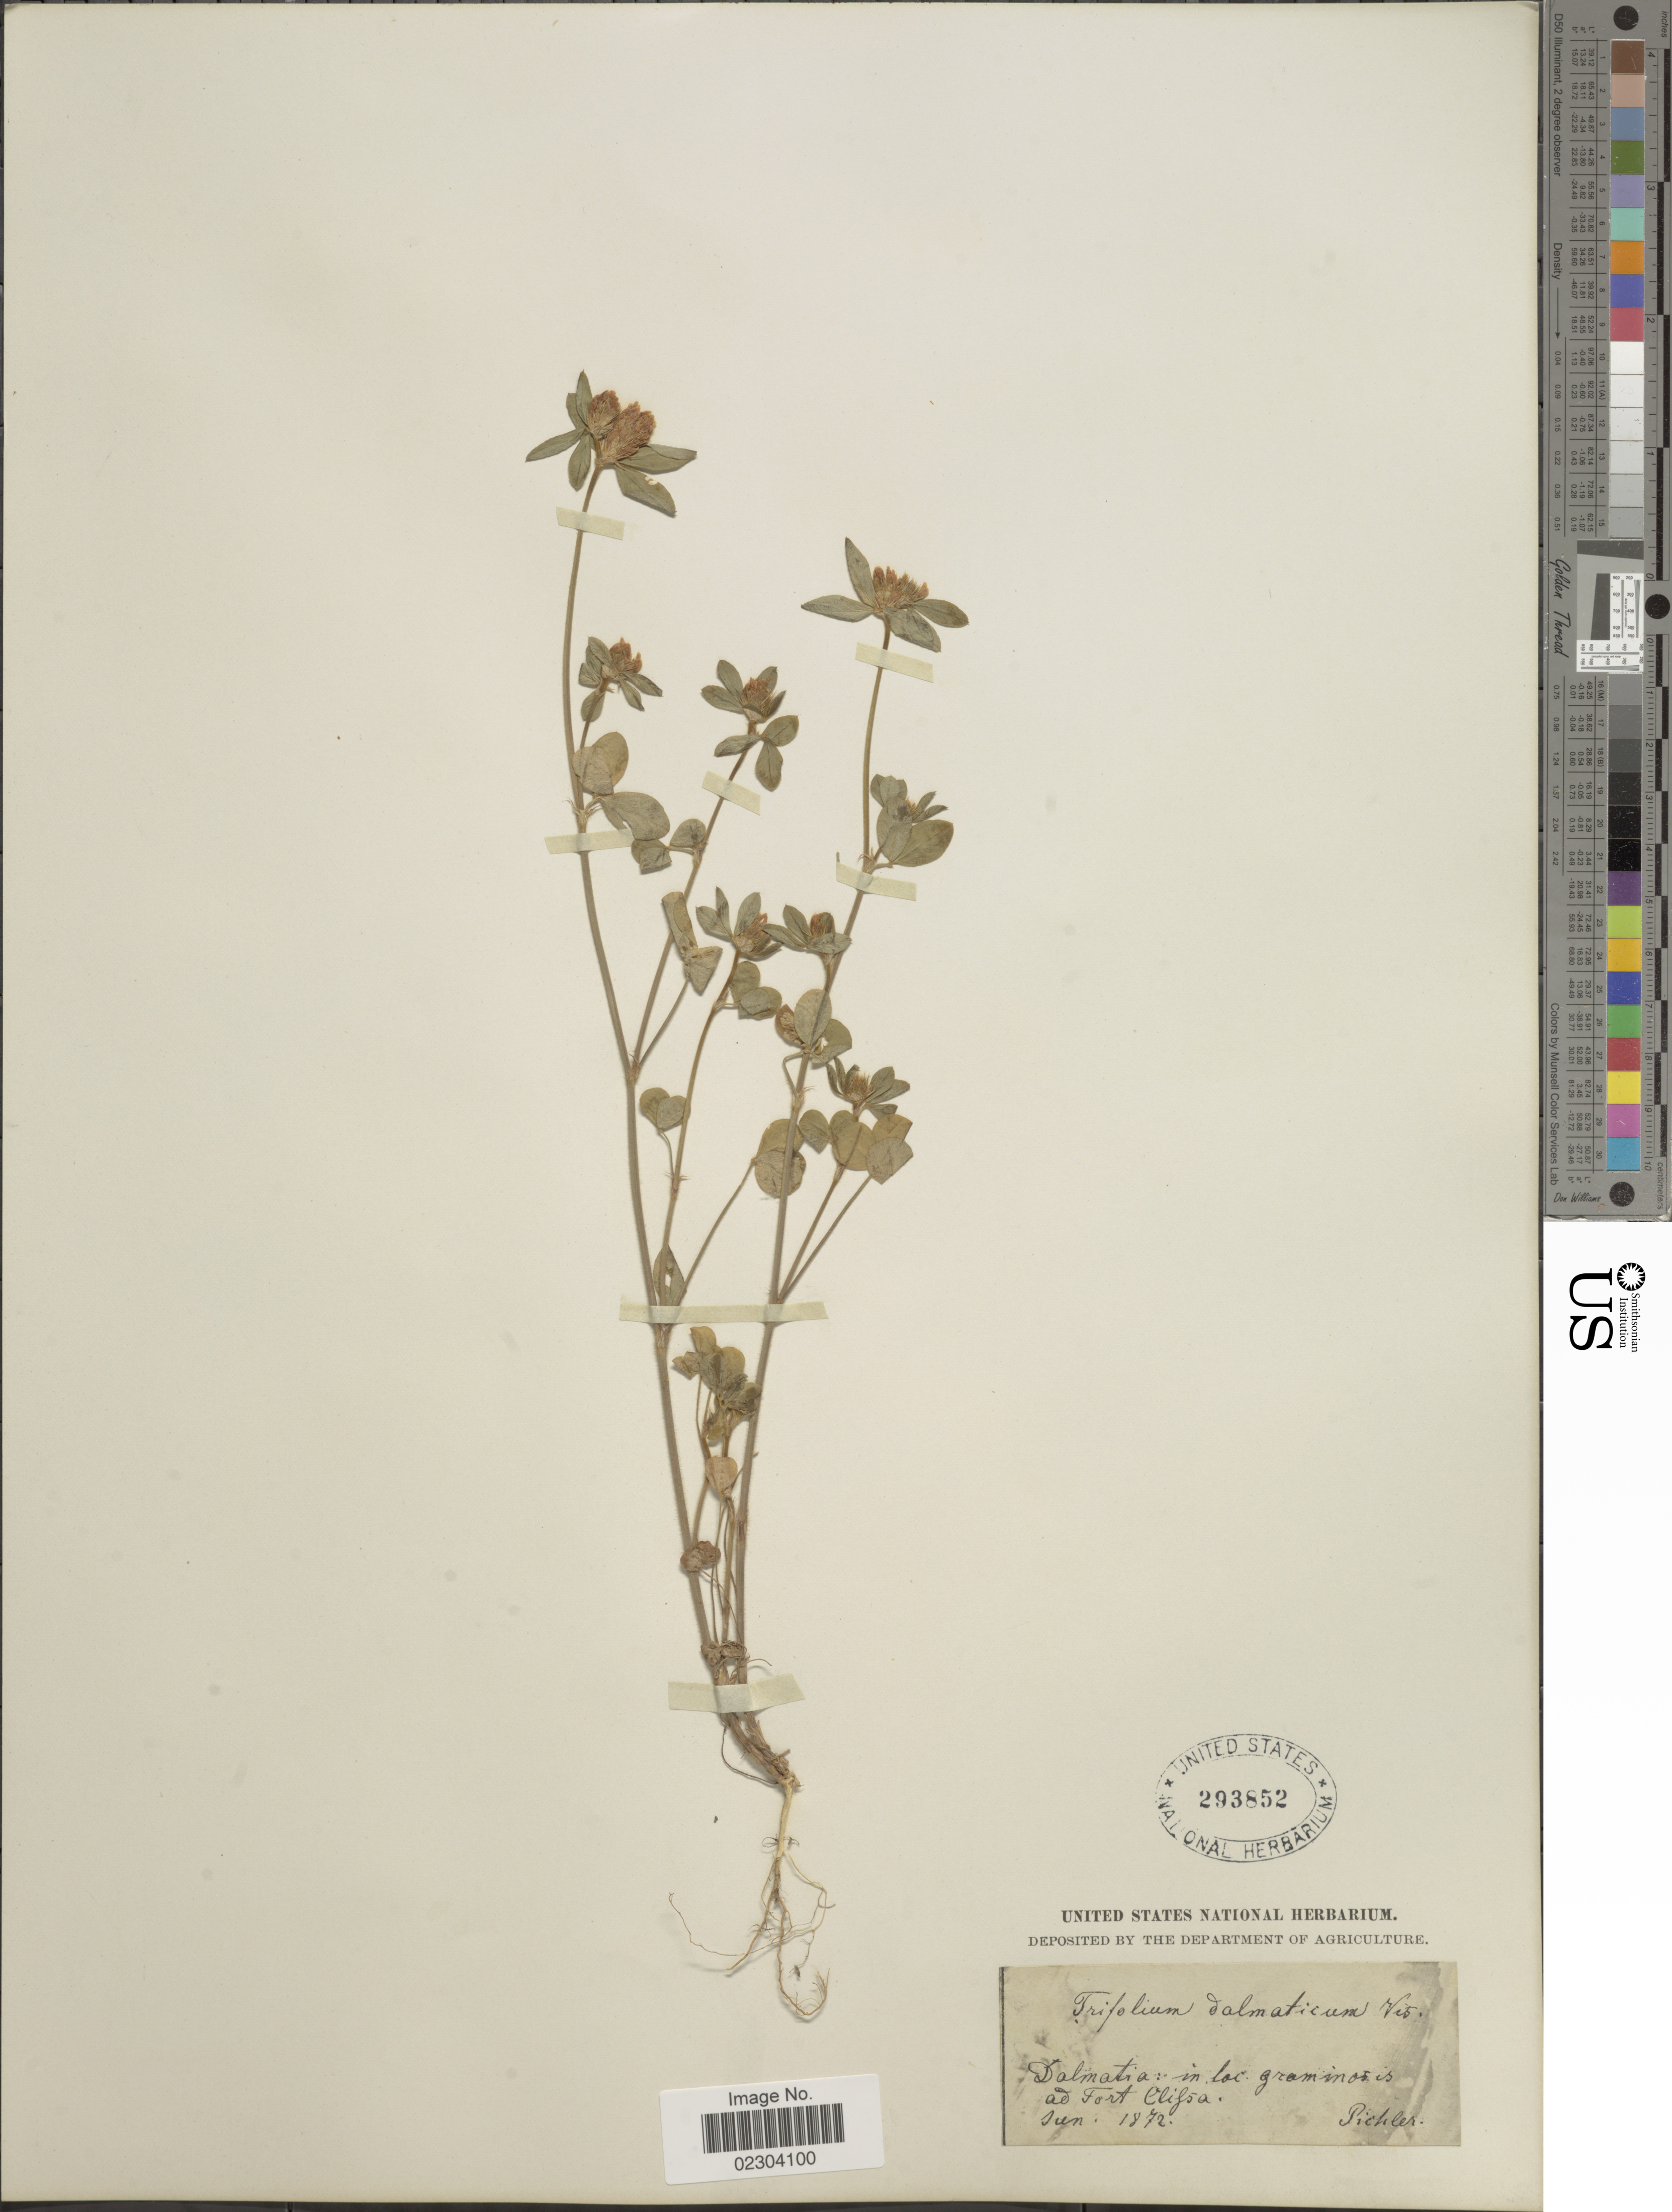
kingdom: Plantae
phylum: Tracheophyta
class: Magnoliopsida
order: Fabales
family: Fabaceae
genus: Trifolium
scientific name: Trifolium dalmaticum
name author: Vis.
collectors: Pichler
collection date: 1872-06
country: Croatia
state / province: Split-Dalmatia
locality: Dalmatia: in loc graminosis ad Fort Clifsa [interpreted]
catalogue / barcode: US 293852